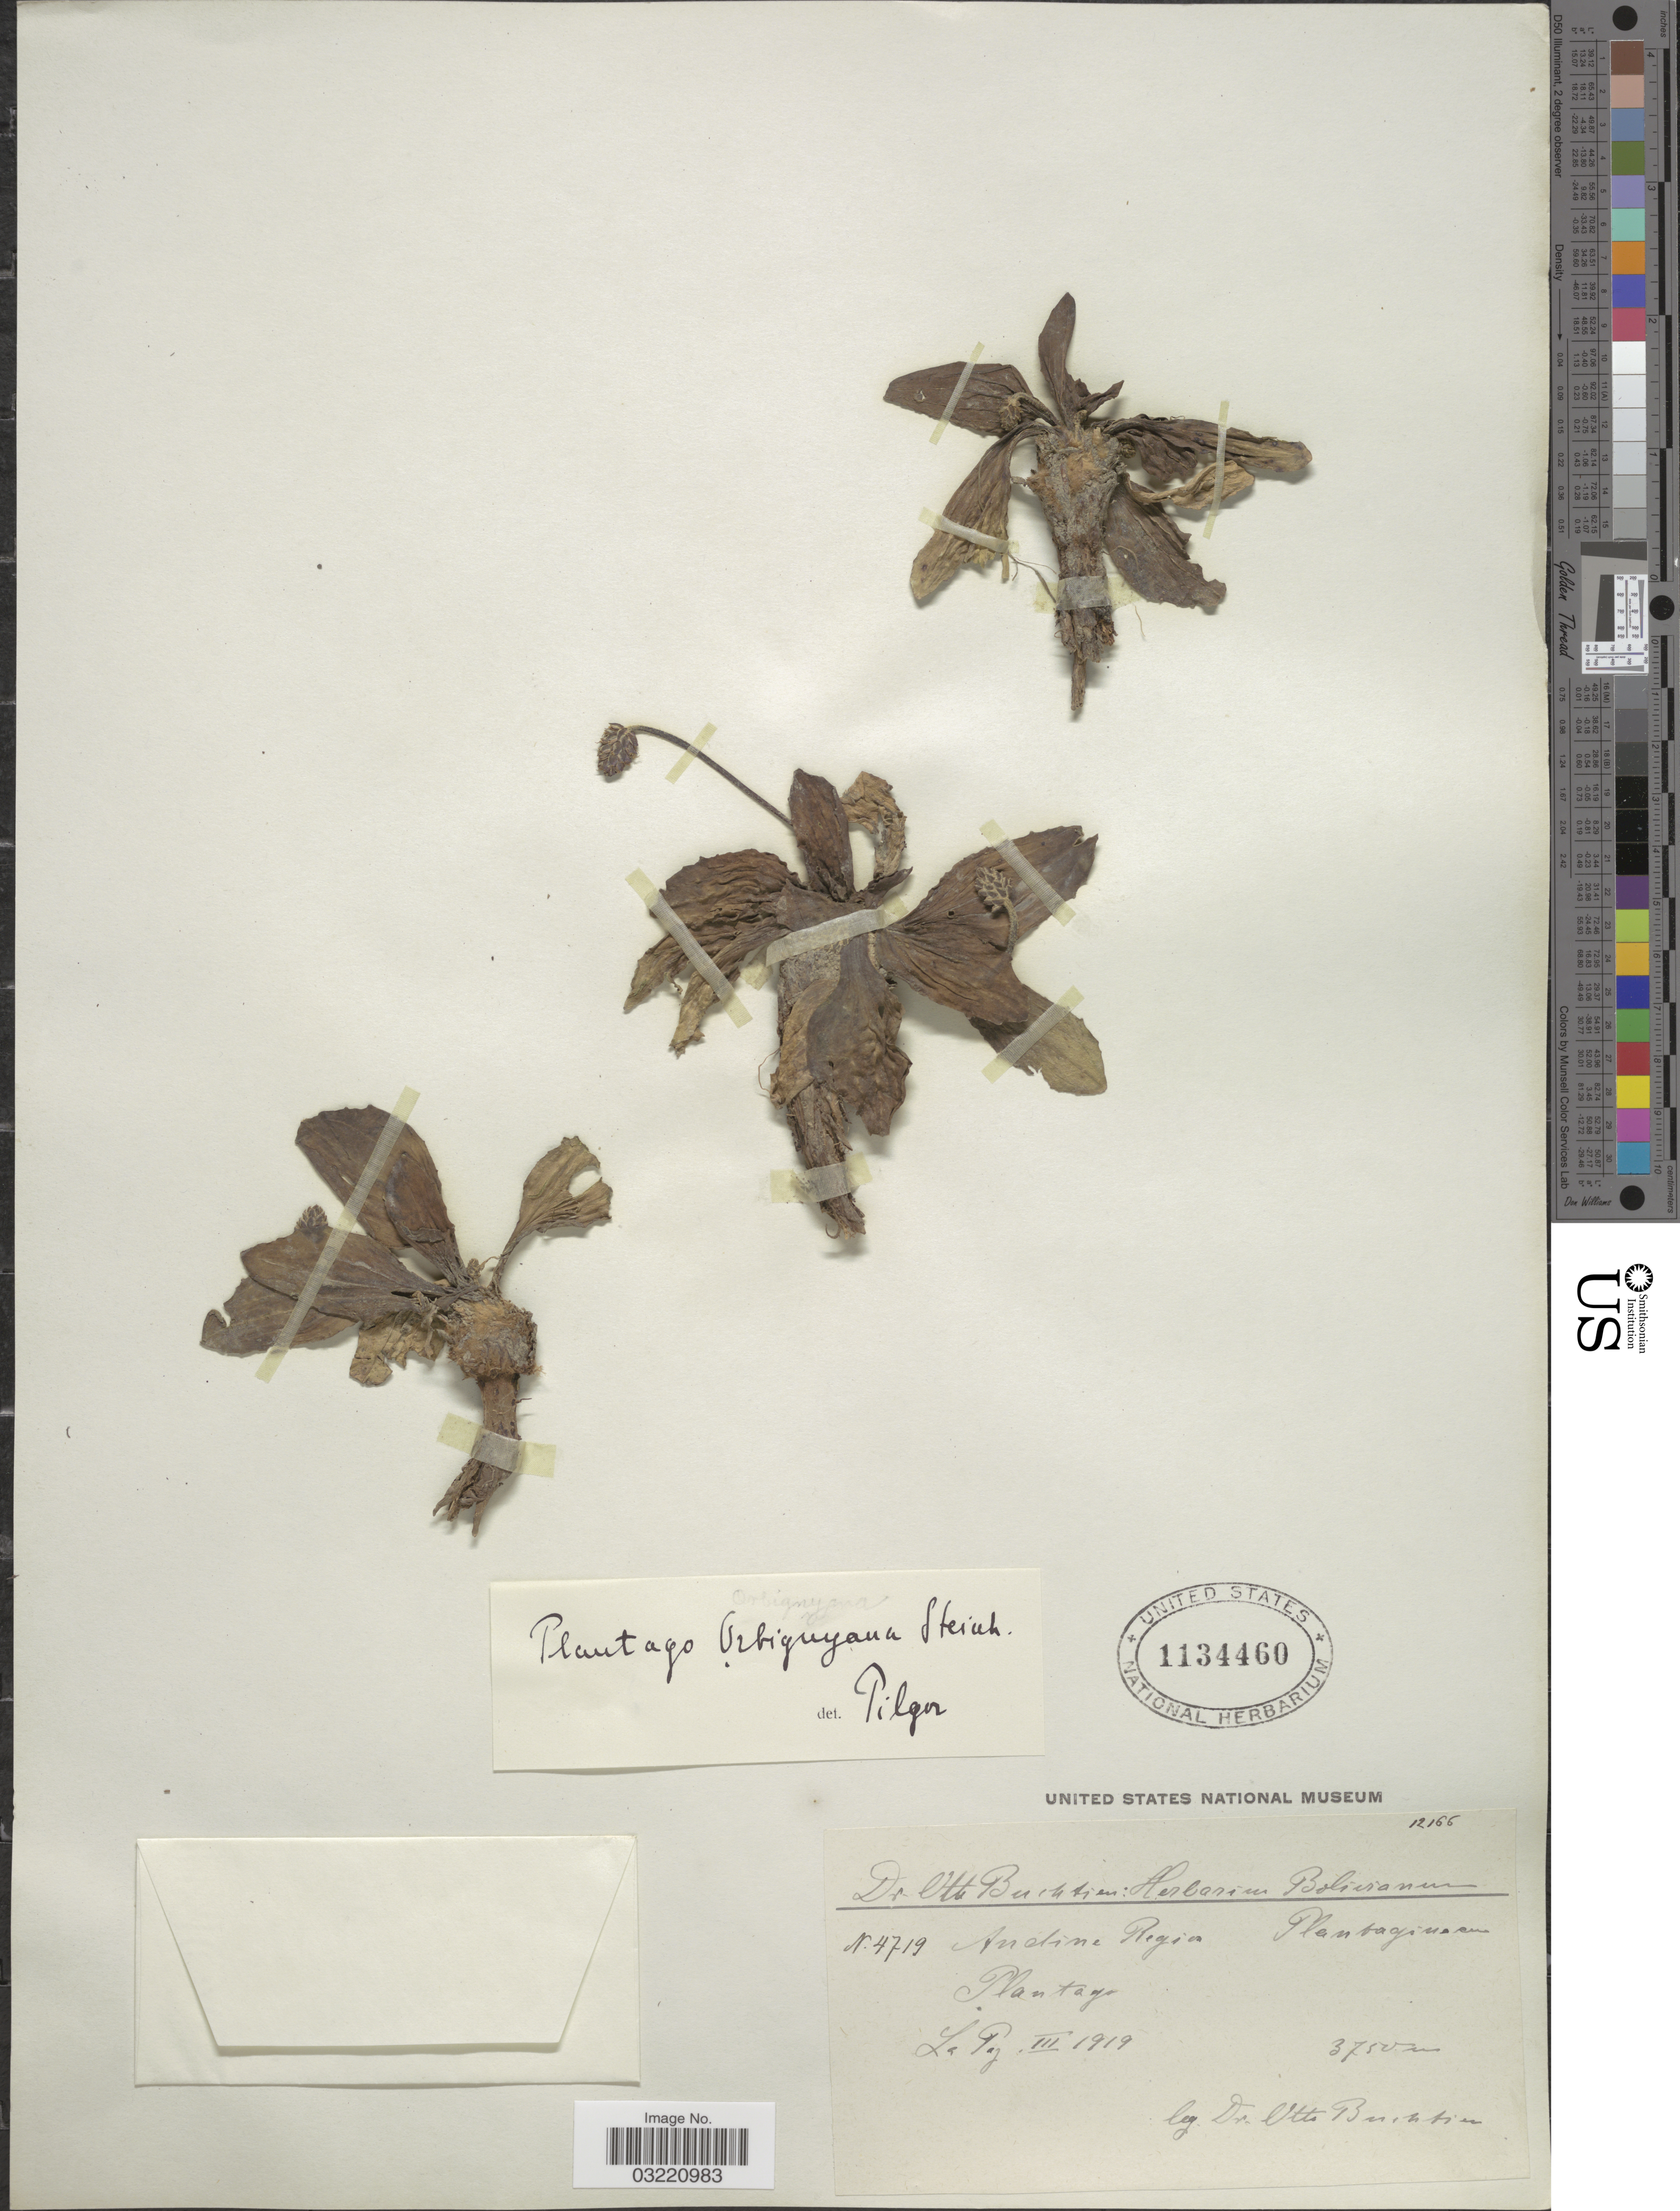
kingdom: Plantae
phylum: Tracheophyta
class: Magnoliopsida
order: Lamiales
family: Plantaginaceae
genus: Plantago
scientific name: Plantago orbignyana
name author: Steinh. ex Decne.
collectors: O. Buchtien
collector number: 4719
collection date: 1919-03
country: Bolivia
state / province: La Paz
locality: Andine Region, La Paz.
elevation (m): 3750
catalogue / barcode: US 1134460